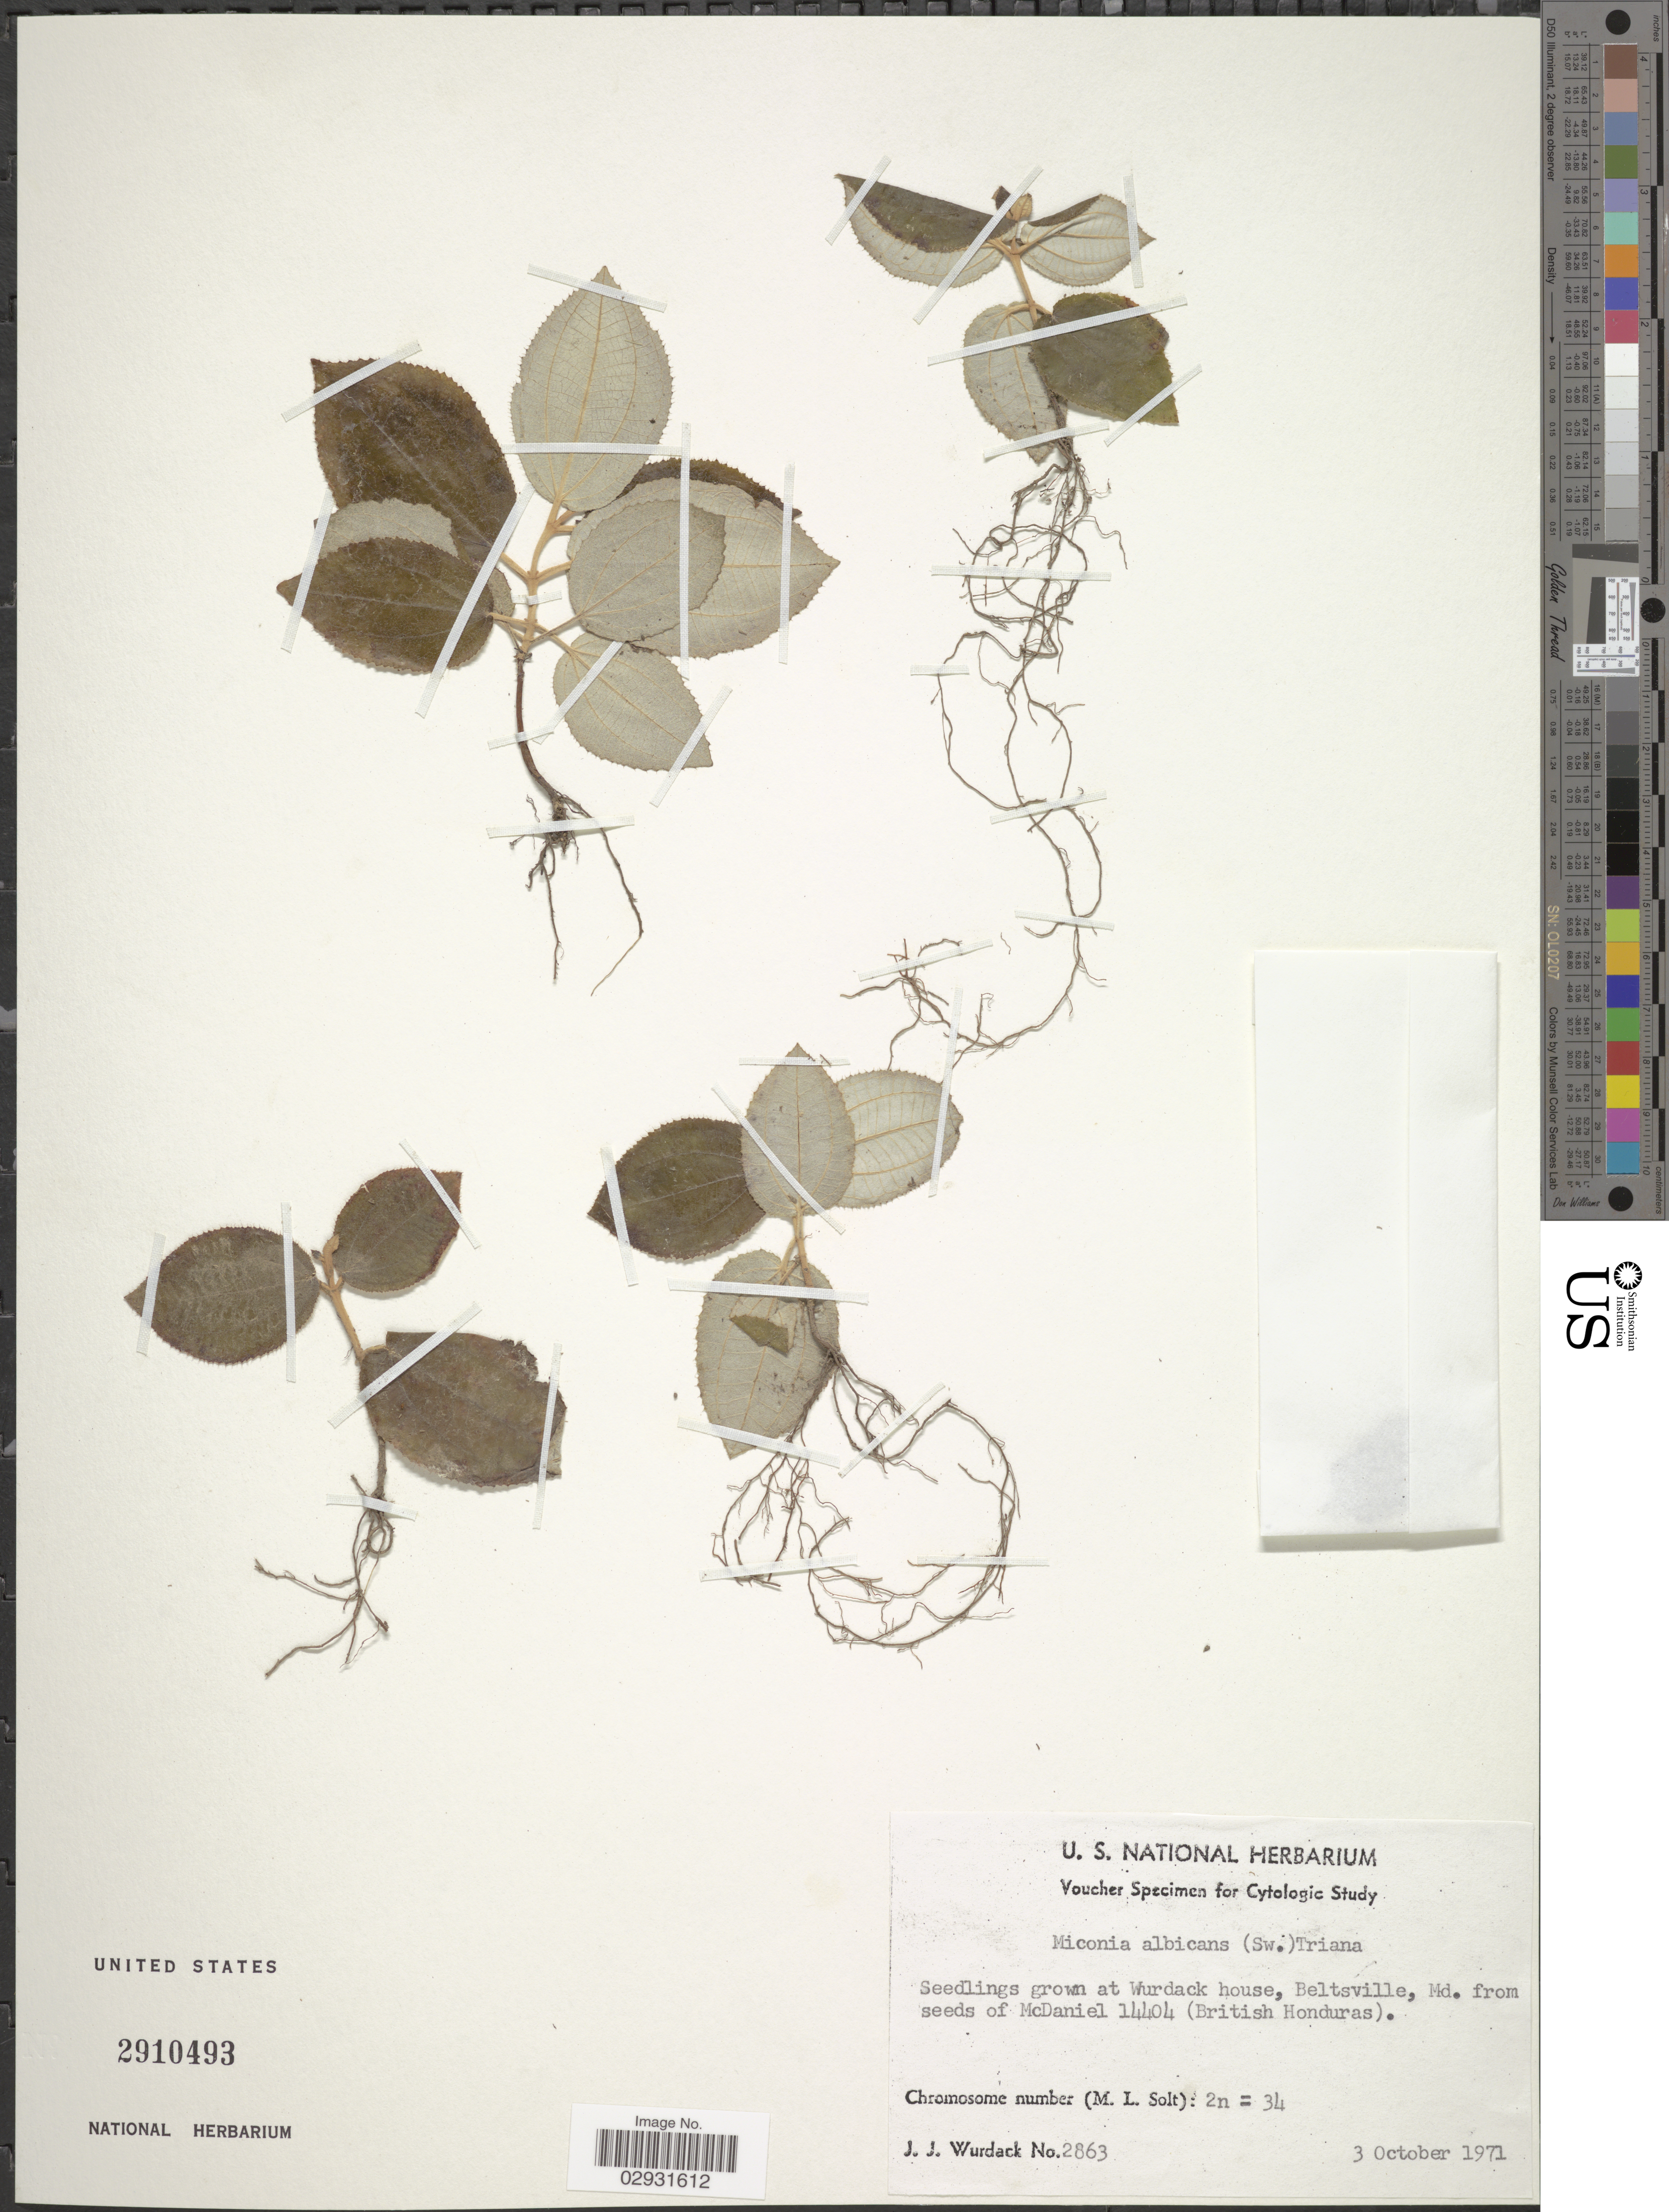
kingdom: Plantae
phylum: Tracheophyta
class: Magnoliopsida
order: Myrtales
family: Melastomataceae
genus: Miconia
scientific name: Miconia albicans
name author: (Sw.) Steud.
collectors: J. J. Wurdack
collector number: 2863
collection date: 1971-10-03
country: United States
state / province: Maryland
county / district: Prince George's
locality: Seedling grown at Wurdack house, Beltsville.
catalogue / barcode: US 2910493